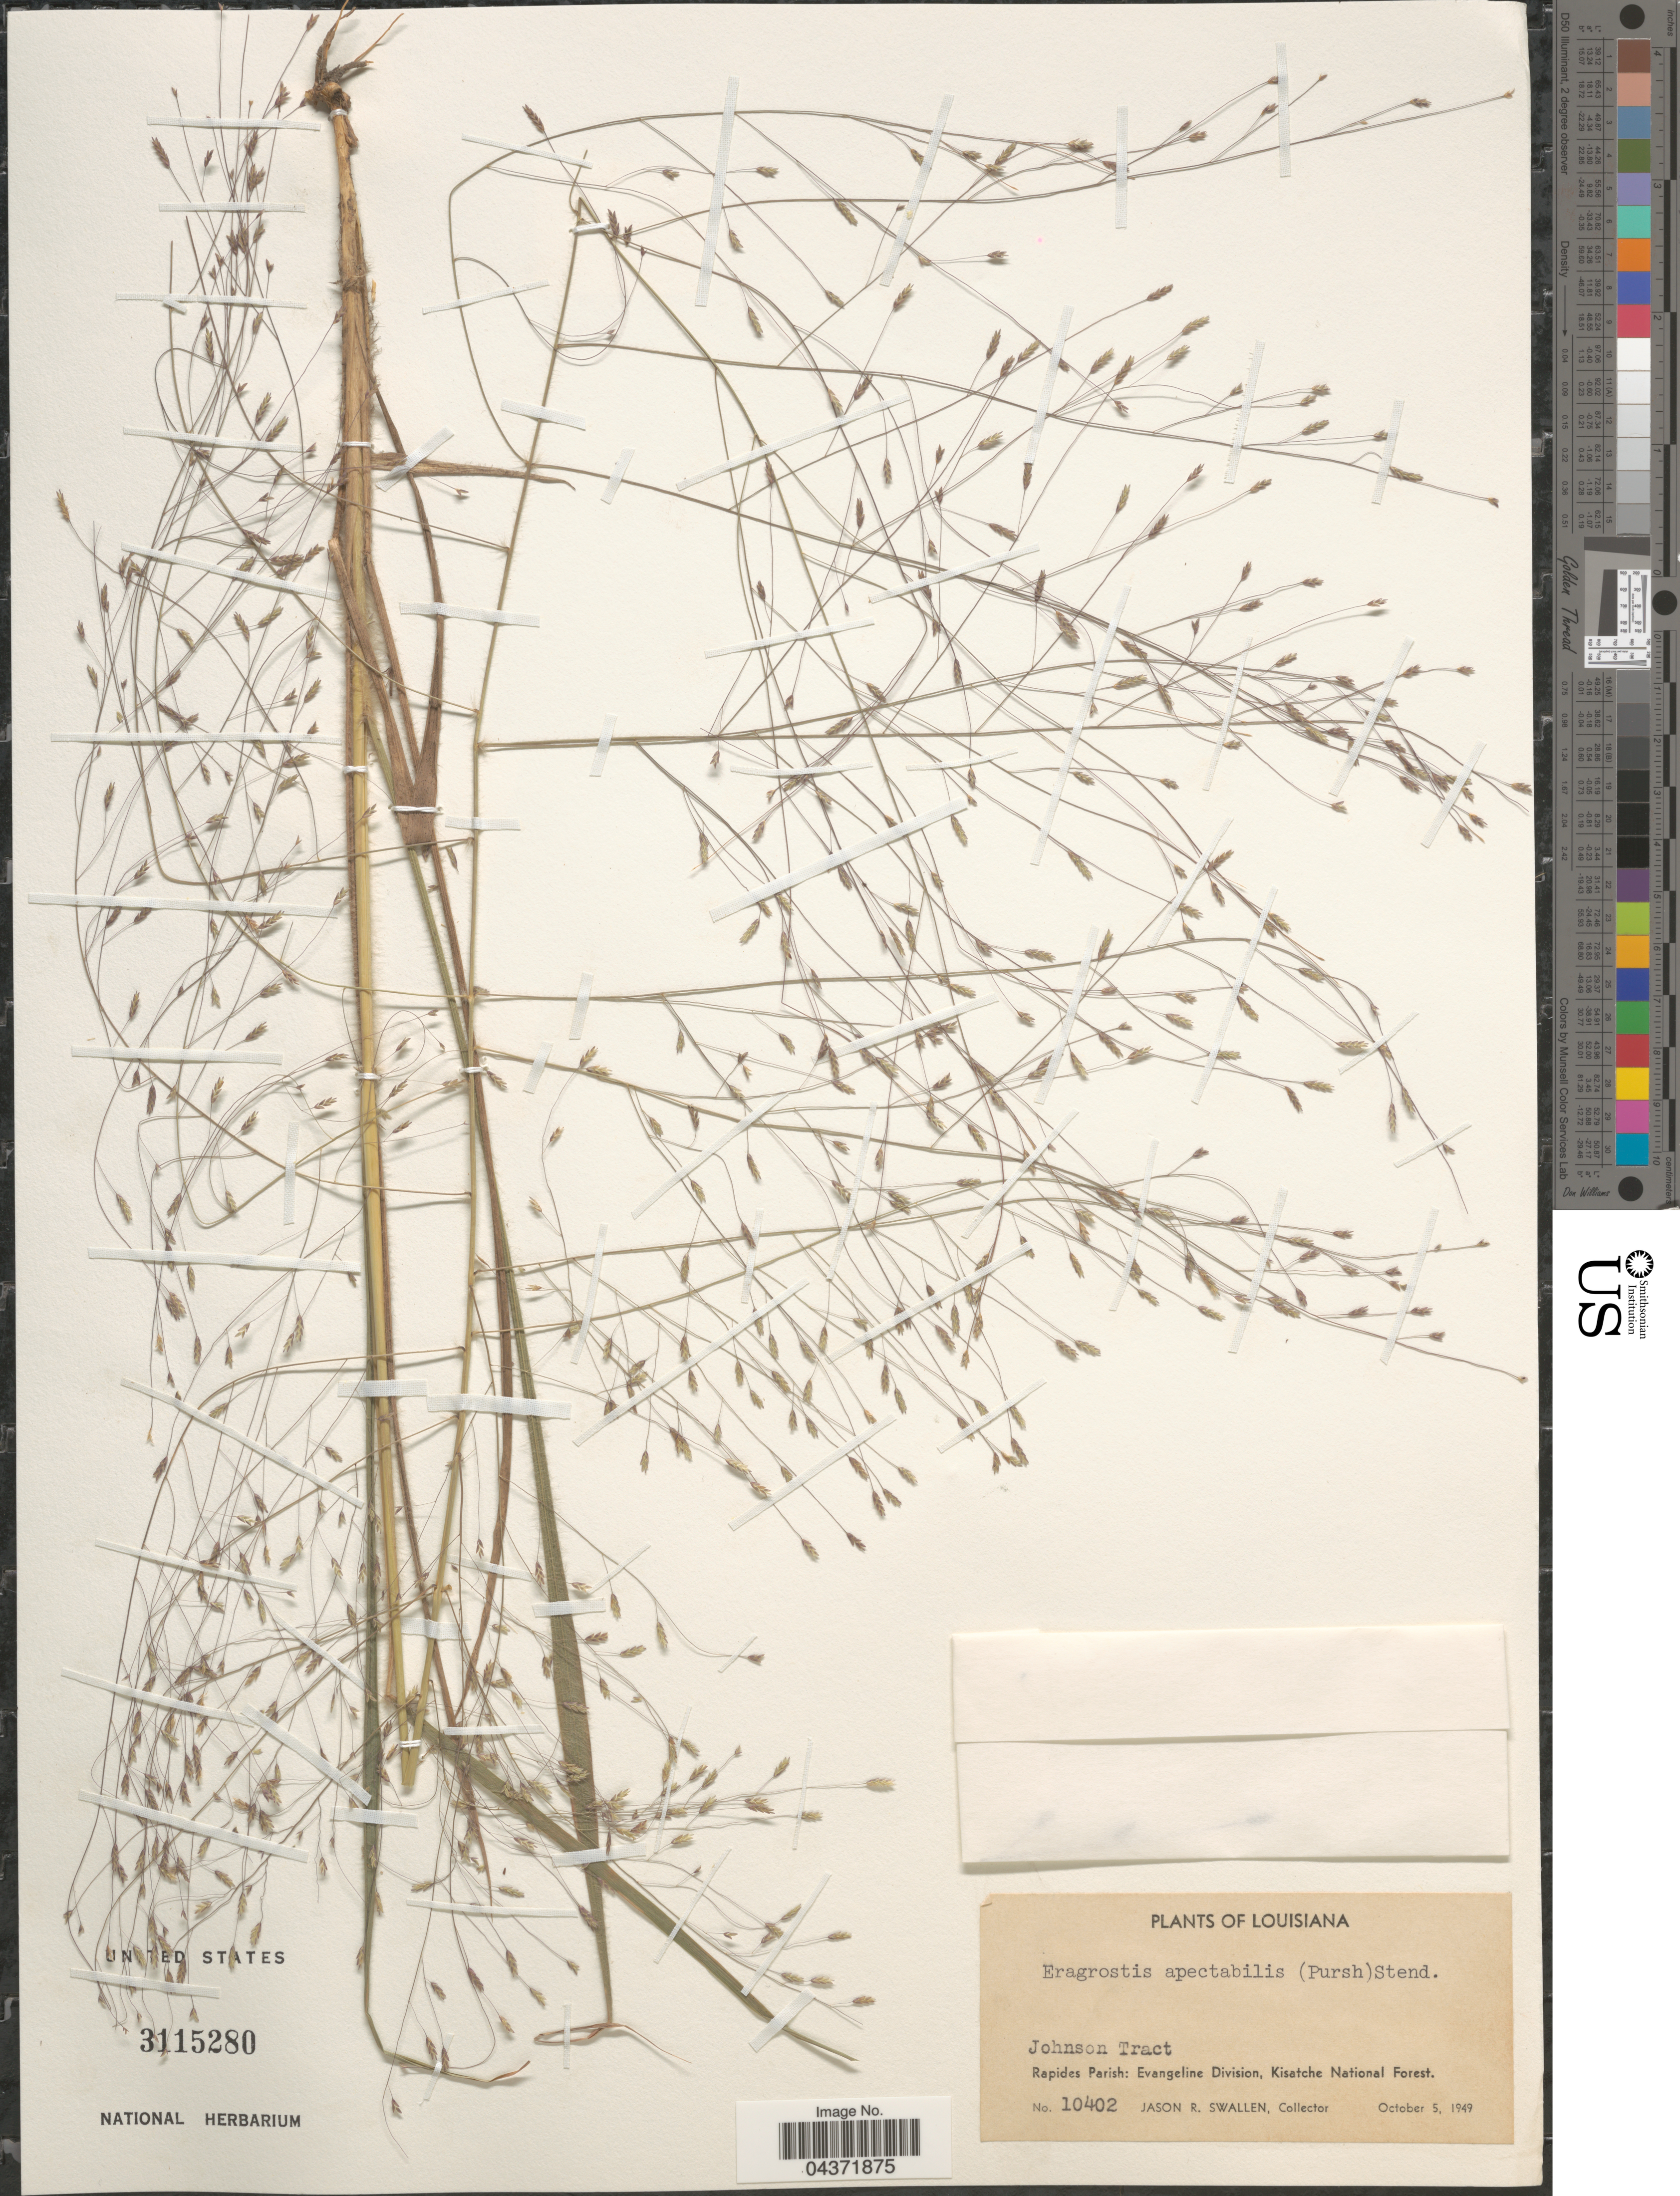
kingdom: Plantae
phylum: Tracheophyta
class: Liliopsida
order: Poales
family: Poaceae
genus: Eragrostis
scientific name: Eragrostis spectabilis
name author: (Pursh) Steud.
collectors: J. R. Swallen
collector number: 10402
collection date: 1949-10-05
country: United States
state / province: Louisiana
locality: Johnson Tract. Rapides Parish: Evangeline Division, Kisatche National Forest.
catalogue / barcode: US 3115280